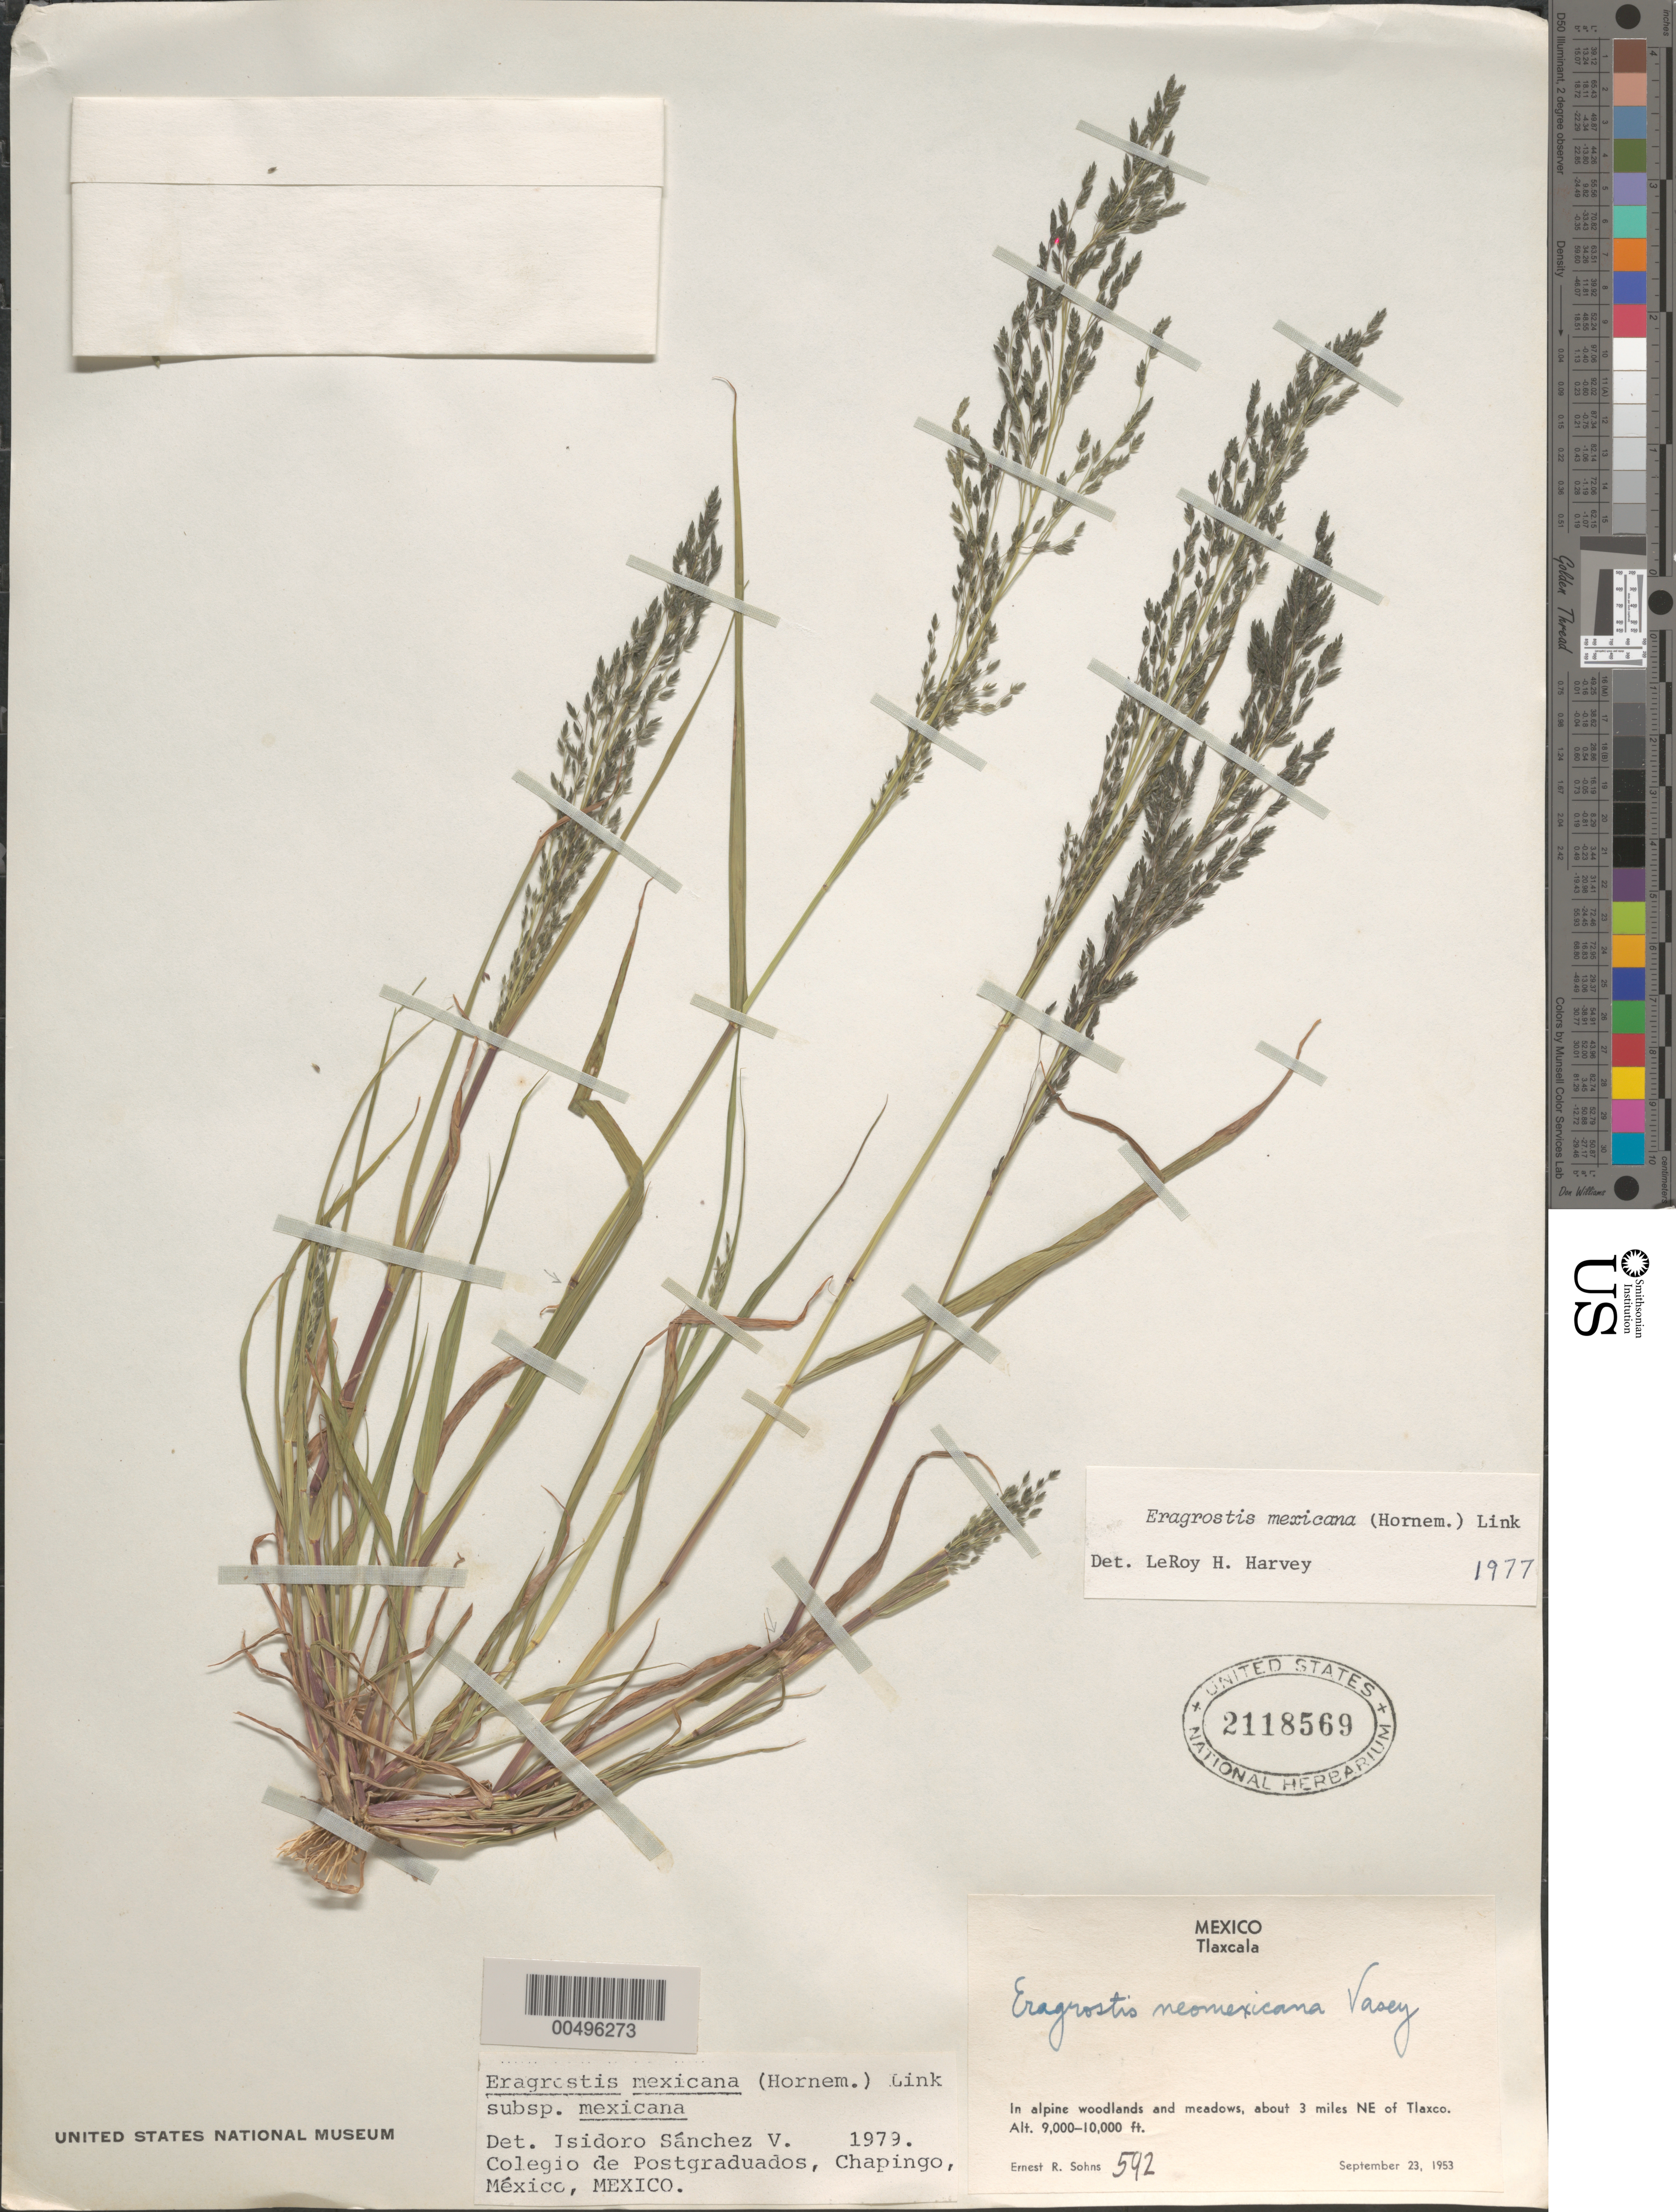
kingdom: Plantae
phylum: Tracheophyta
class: Liliopsida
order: Poales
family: Poaceae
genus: Eragrostis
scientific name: Eragrostis mexicana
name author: (Hornem.) Link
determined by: Sánchez Vega, I. M.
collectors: E. R. Sohns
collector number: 592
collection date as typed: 23 Sep 1953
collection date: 1953-09-23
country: Mexico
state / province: Tlaxcala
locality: About 3 mi NE of Tlaxco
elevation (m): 2743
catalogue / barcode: US 2118569